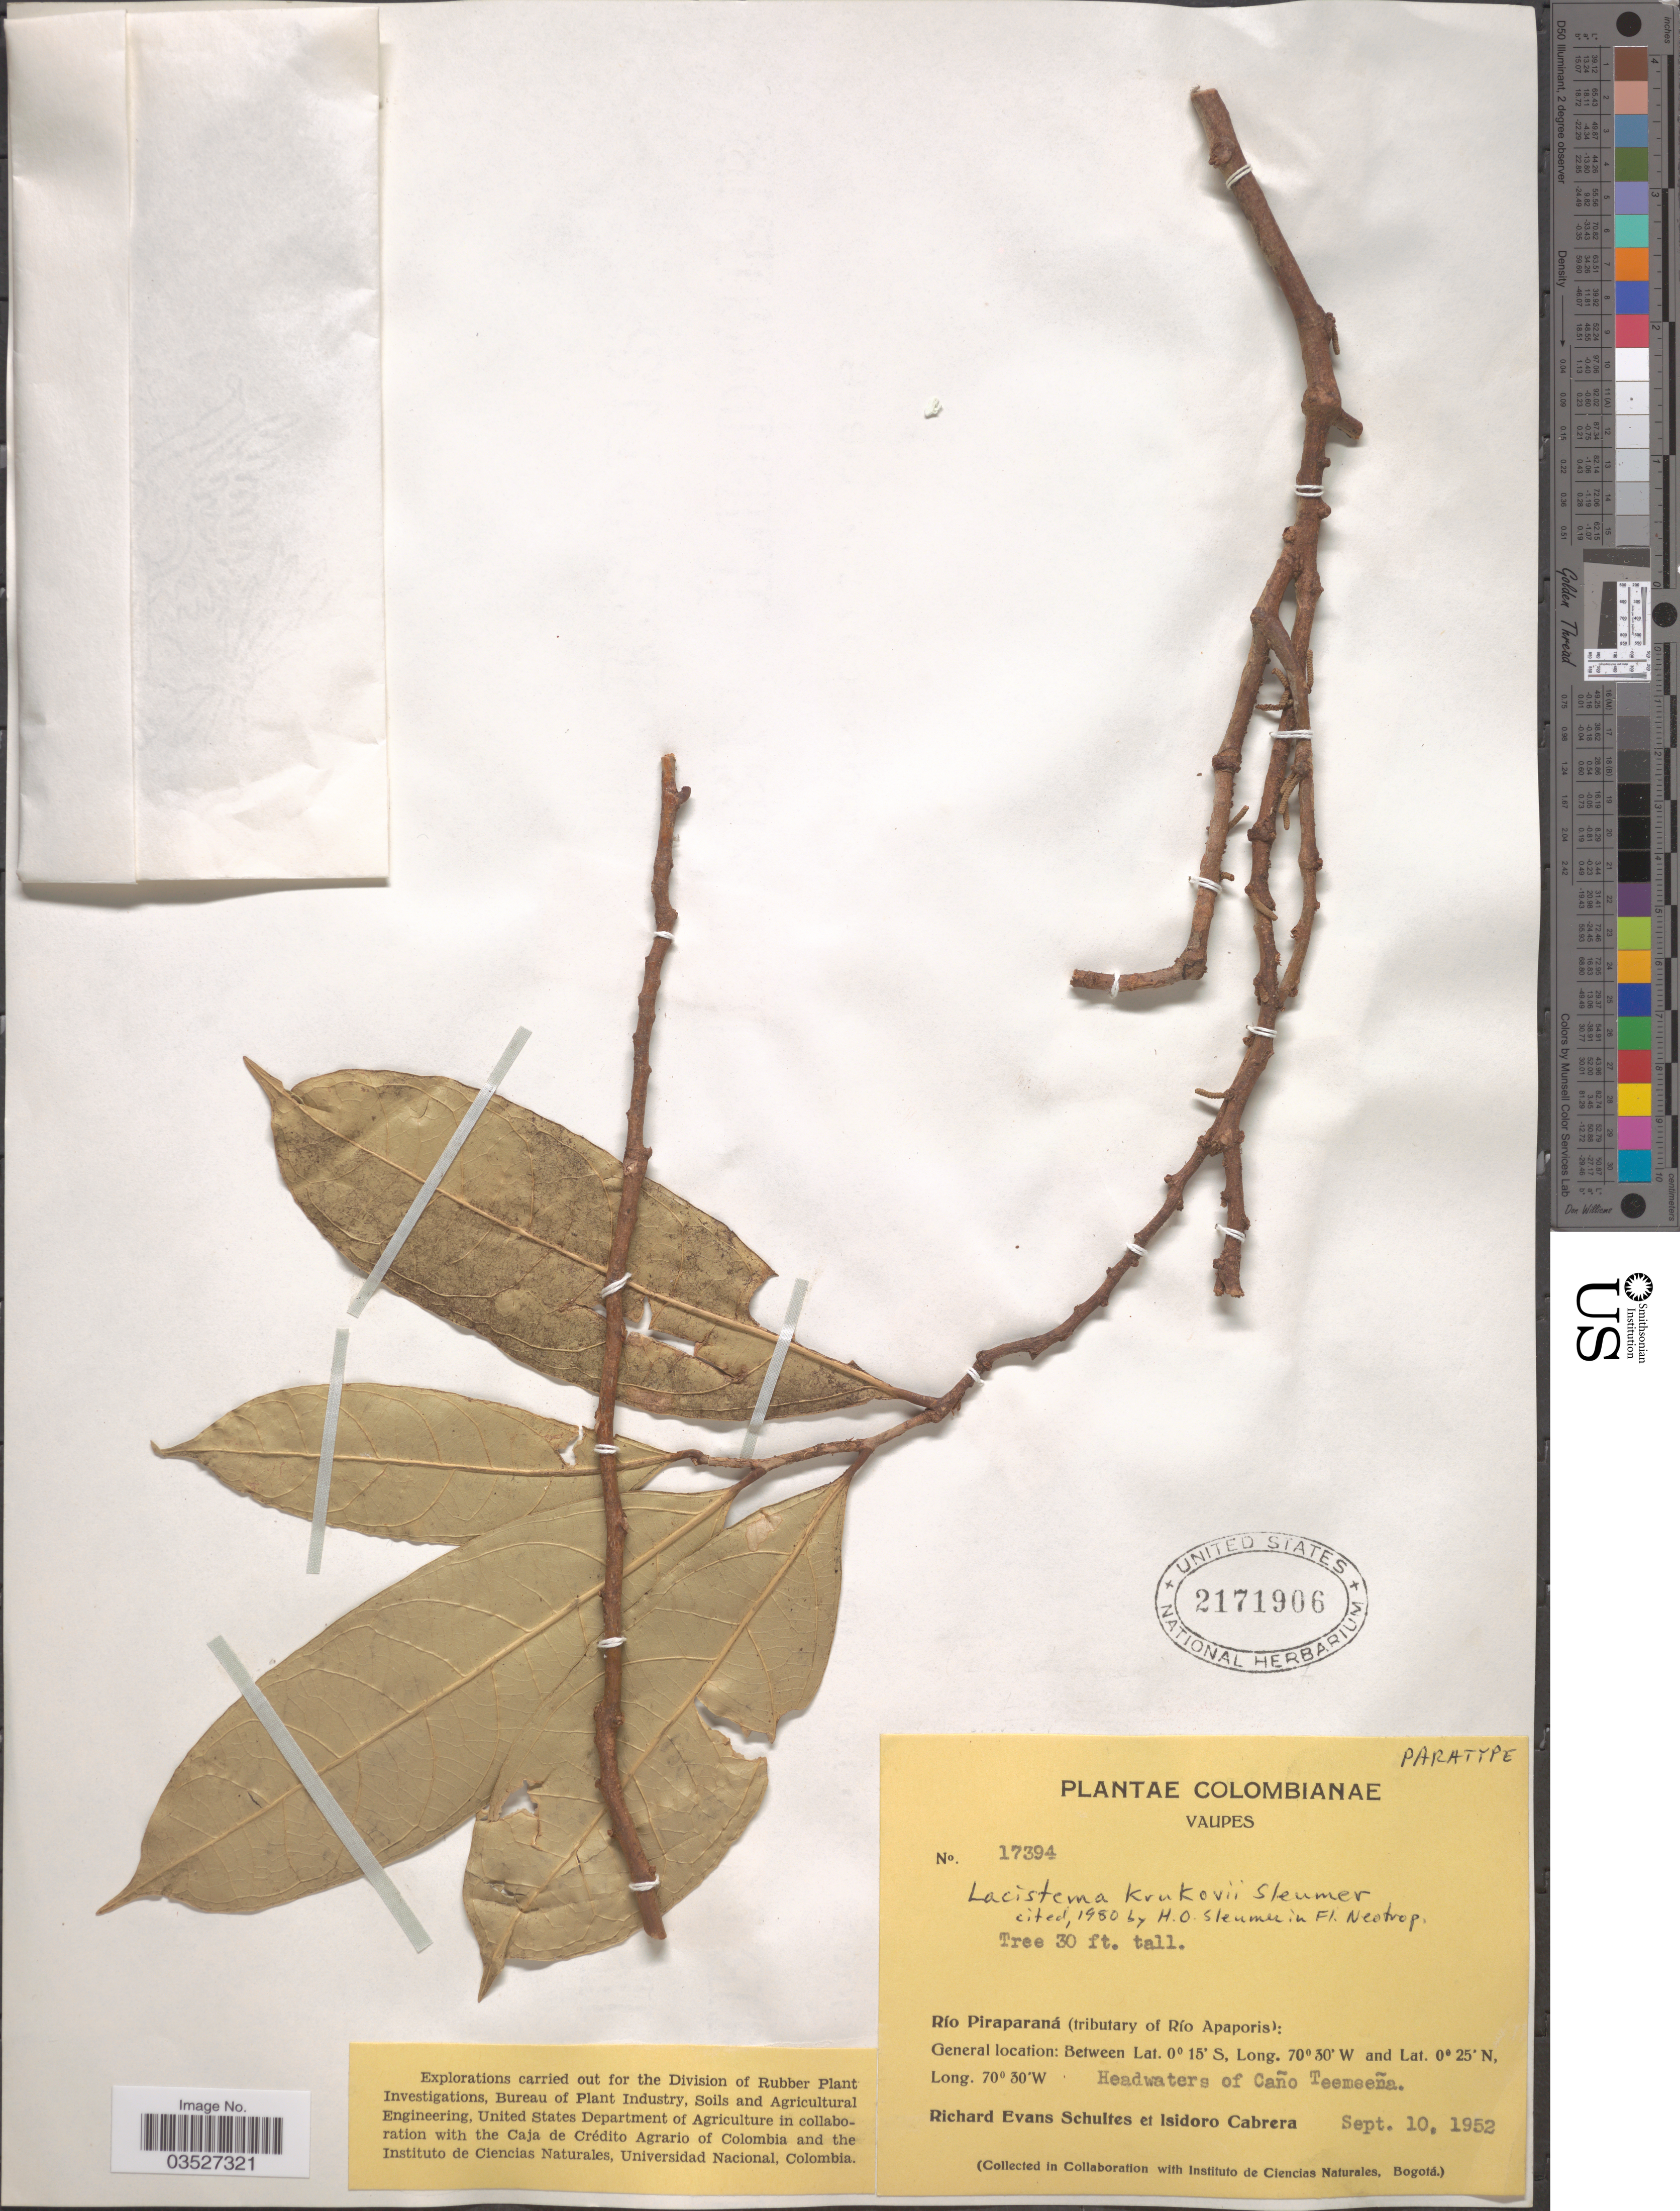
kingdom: Plantae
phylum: Tracheophyta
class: Magnoliopsida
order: Malpighiales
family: Lacistemataceae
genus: Lacistema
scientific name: Lacistema krukovii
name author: Sleumer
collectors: R. E. Schultes & I. Cabrera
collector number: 17394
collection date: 1952-09-10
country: Colombia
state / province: Vaupés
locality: Río Piraparaná (tributary of Río Apaporis). Headwaters of Caño Teemeeña.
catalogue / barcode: US 2171906